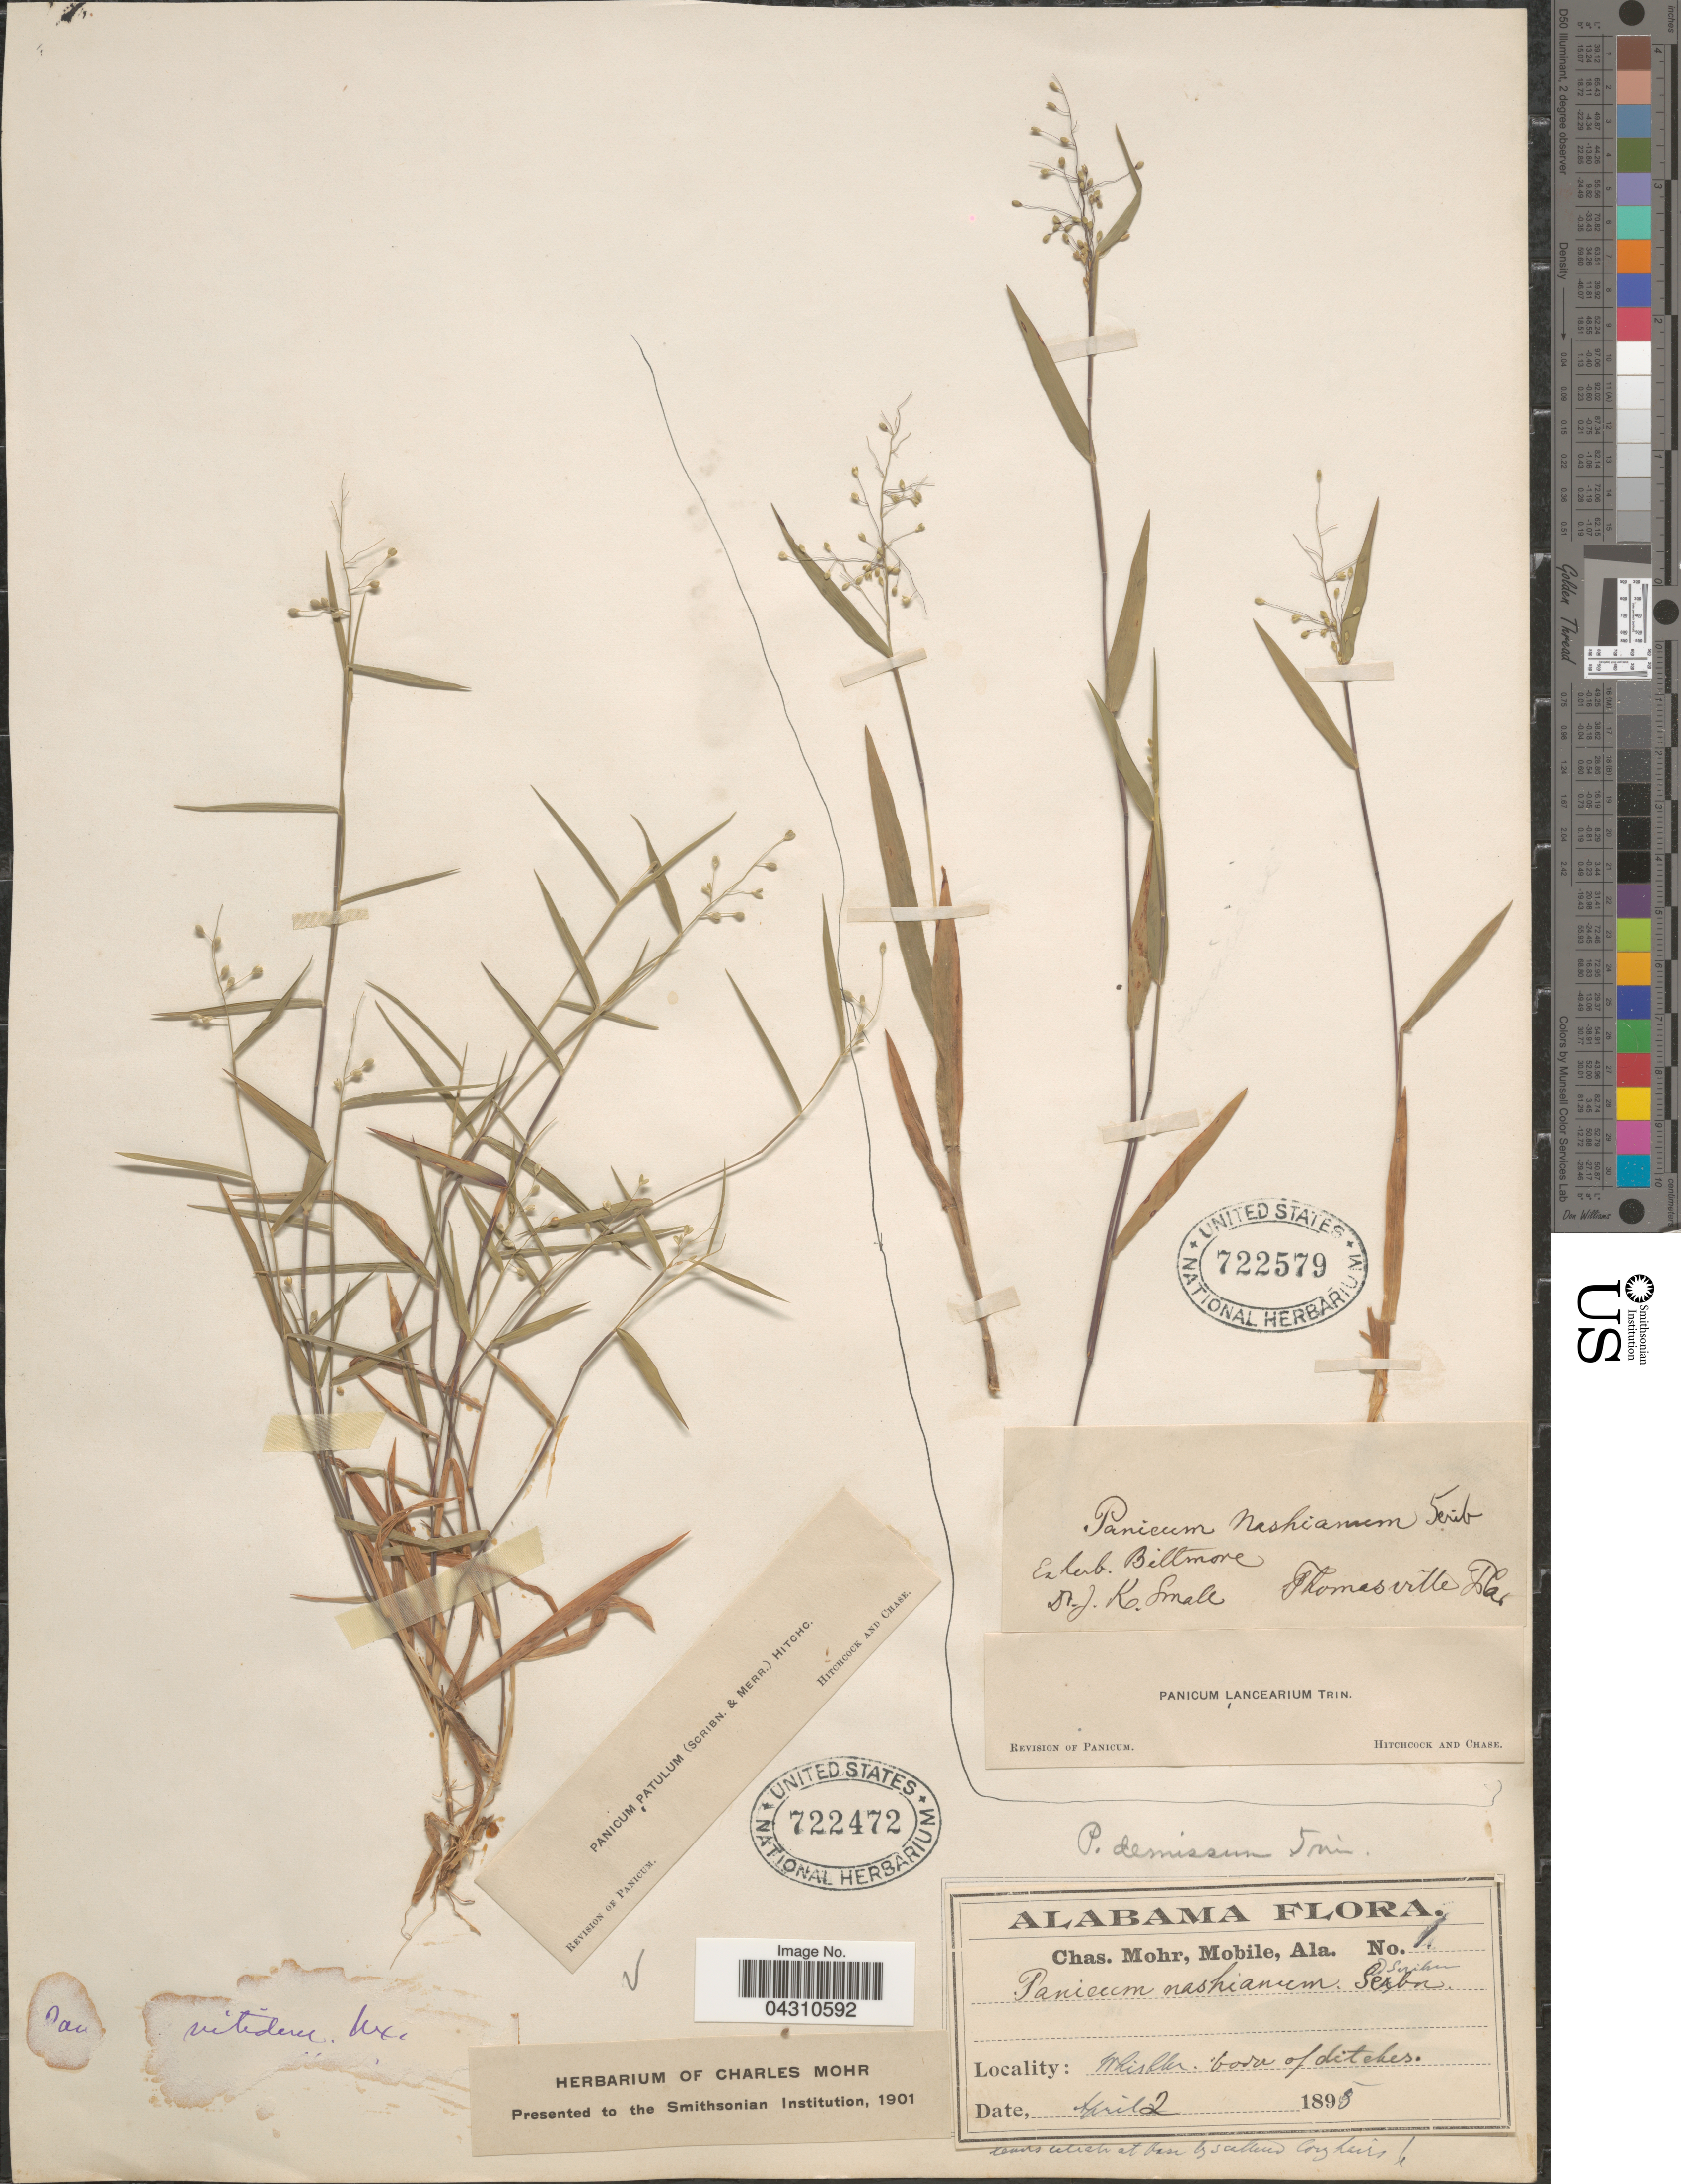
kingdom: Plantae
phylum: Tracheophyta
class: Liliopsida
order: Poales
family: Poaceae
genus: Dichanthelium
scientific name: Dichanthelium portoricense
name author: (Desv. ex Ham.) B.F. Hansen & Wunderlin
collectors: J. K. Small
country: United States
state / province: Florida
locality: Thomasville.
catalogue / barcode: US 722579